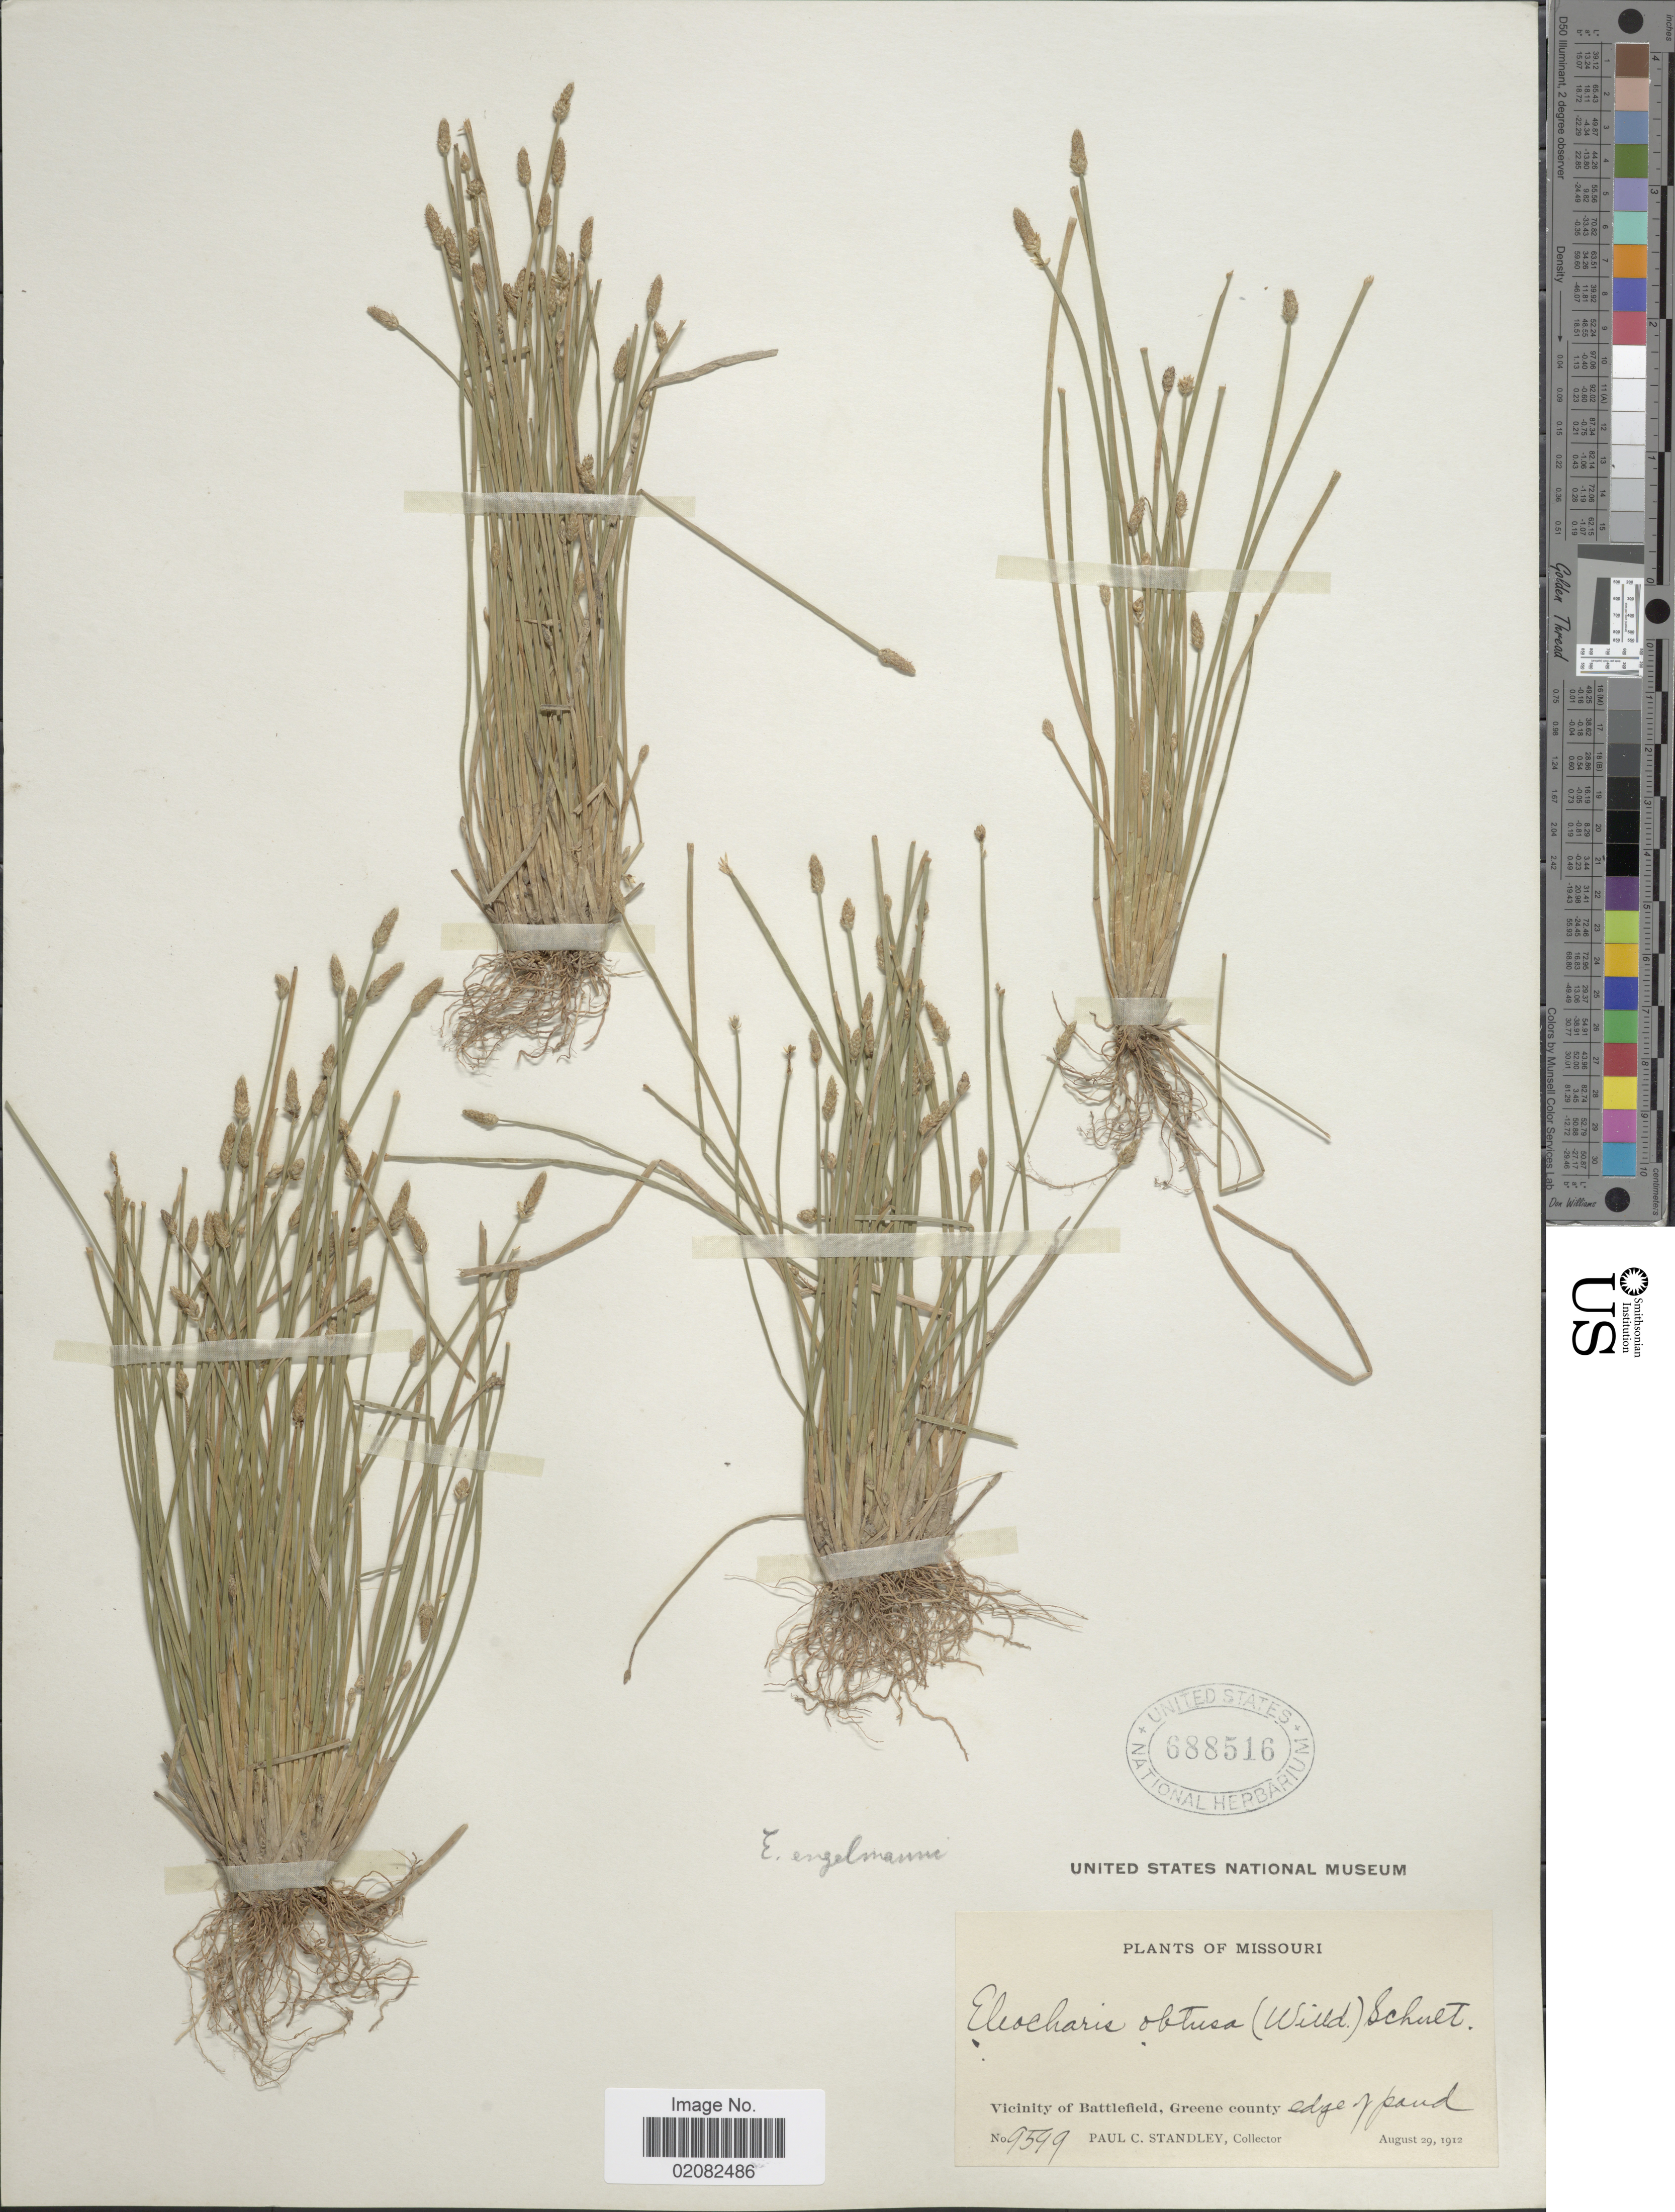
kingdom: Plantae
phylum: Tracheophyta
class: Liliopsida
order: Poales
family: Cyperaceae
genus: Eleocharis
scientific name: Eleocharis engelmannii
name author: Steud.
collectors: P. C. Standley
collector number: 9599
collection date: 1912-08-29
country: United States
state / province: Missouri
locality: Vicinity of Battlefield, Greene County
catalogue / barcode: US 688516